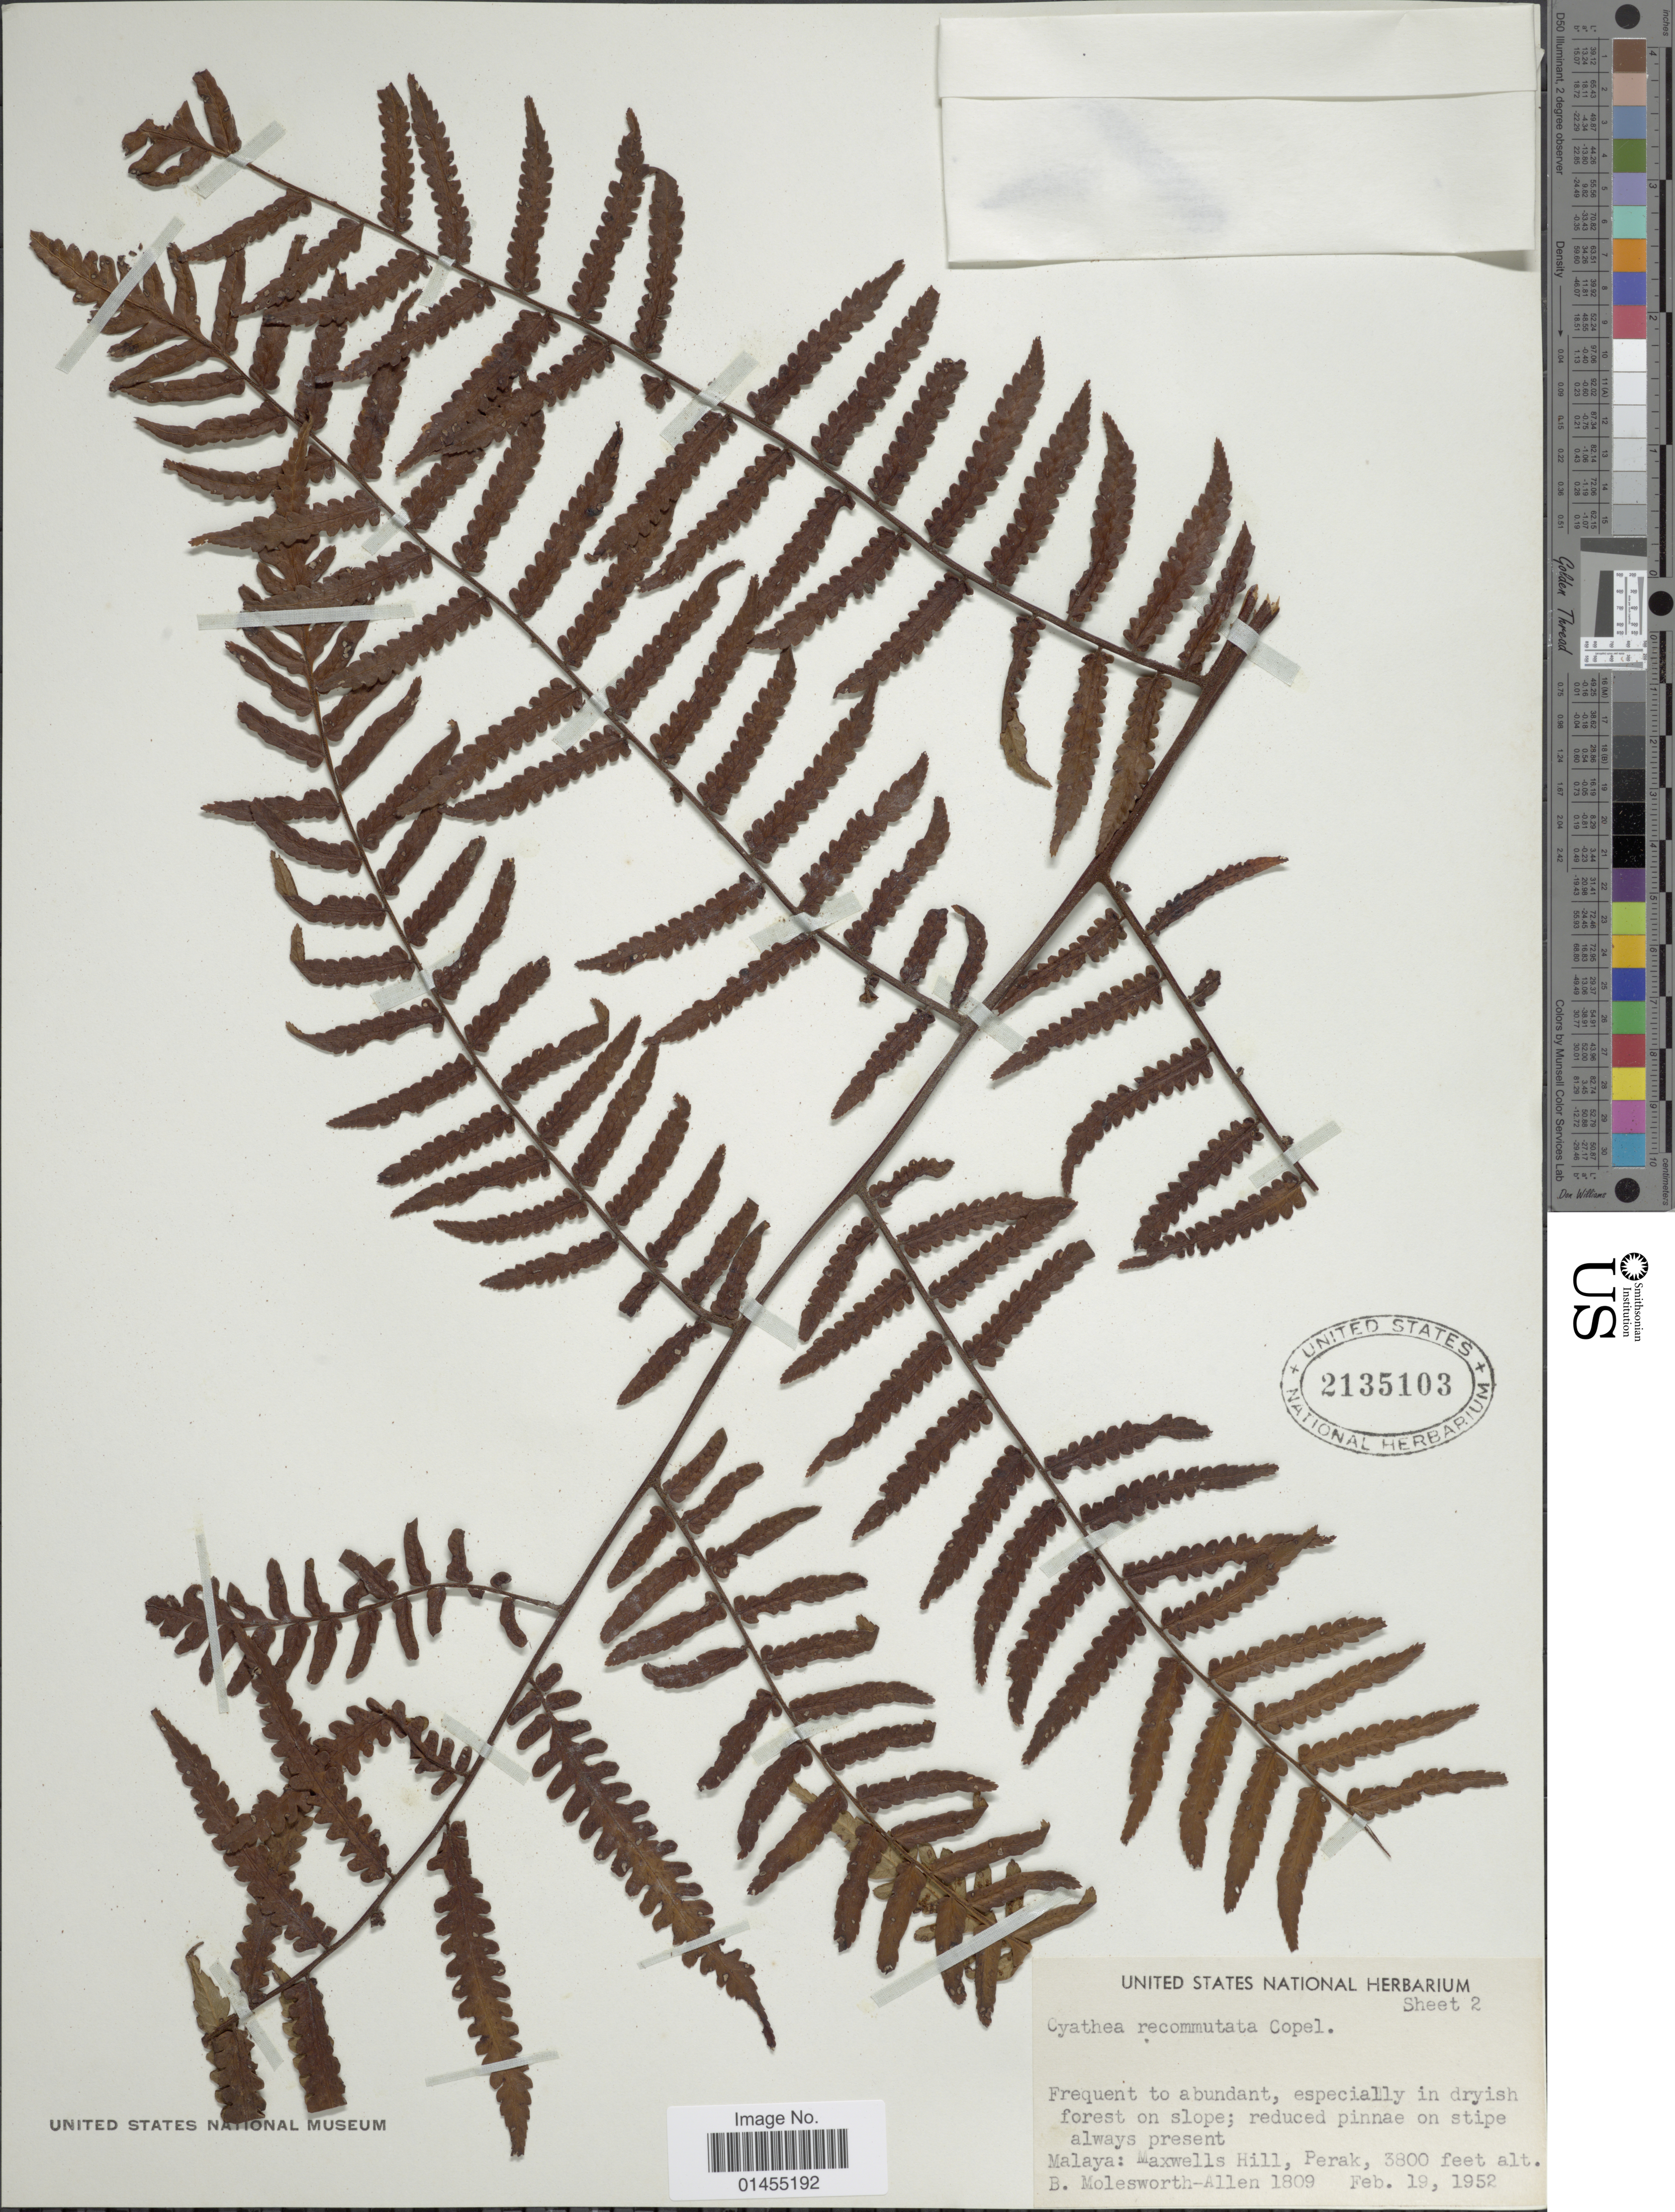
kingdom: Plantae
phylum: Tracheophyta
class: Polypodiopsida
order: Cyatheales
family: Cyatheaceae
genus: Alsophila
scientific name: Alsophila commutata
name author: Mett.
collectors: B. E. G. Molesworth-Allen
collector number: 1809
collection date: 1952-02-19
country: Malaysia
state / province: Perak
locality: Malaya, Maxwell's Hill.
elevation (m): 1158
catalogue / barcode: US 2135103